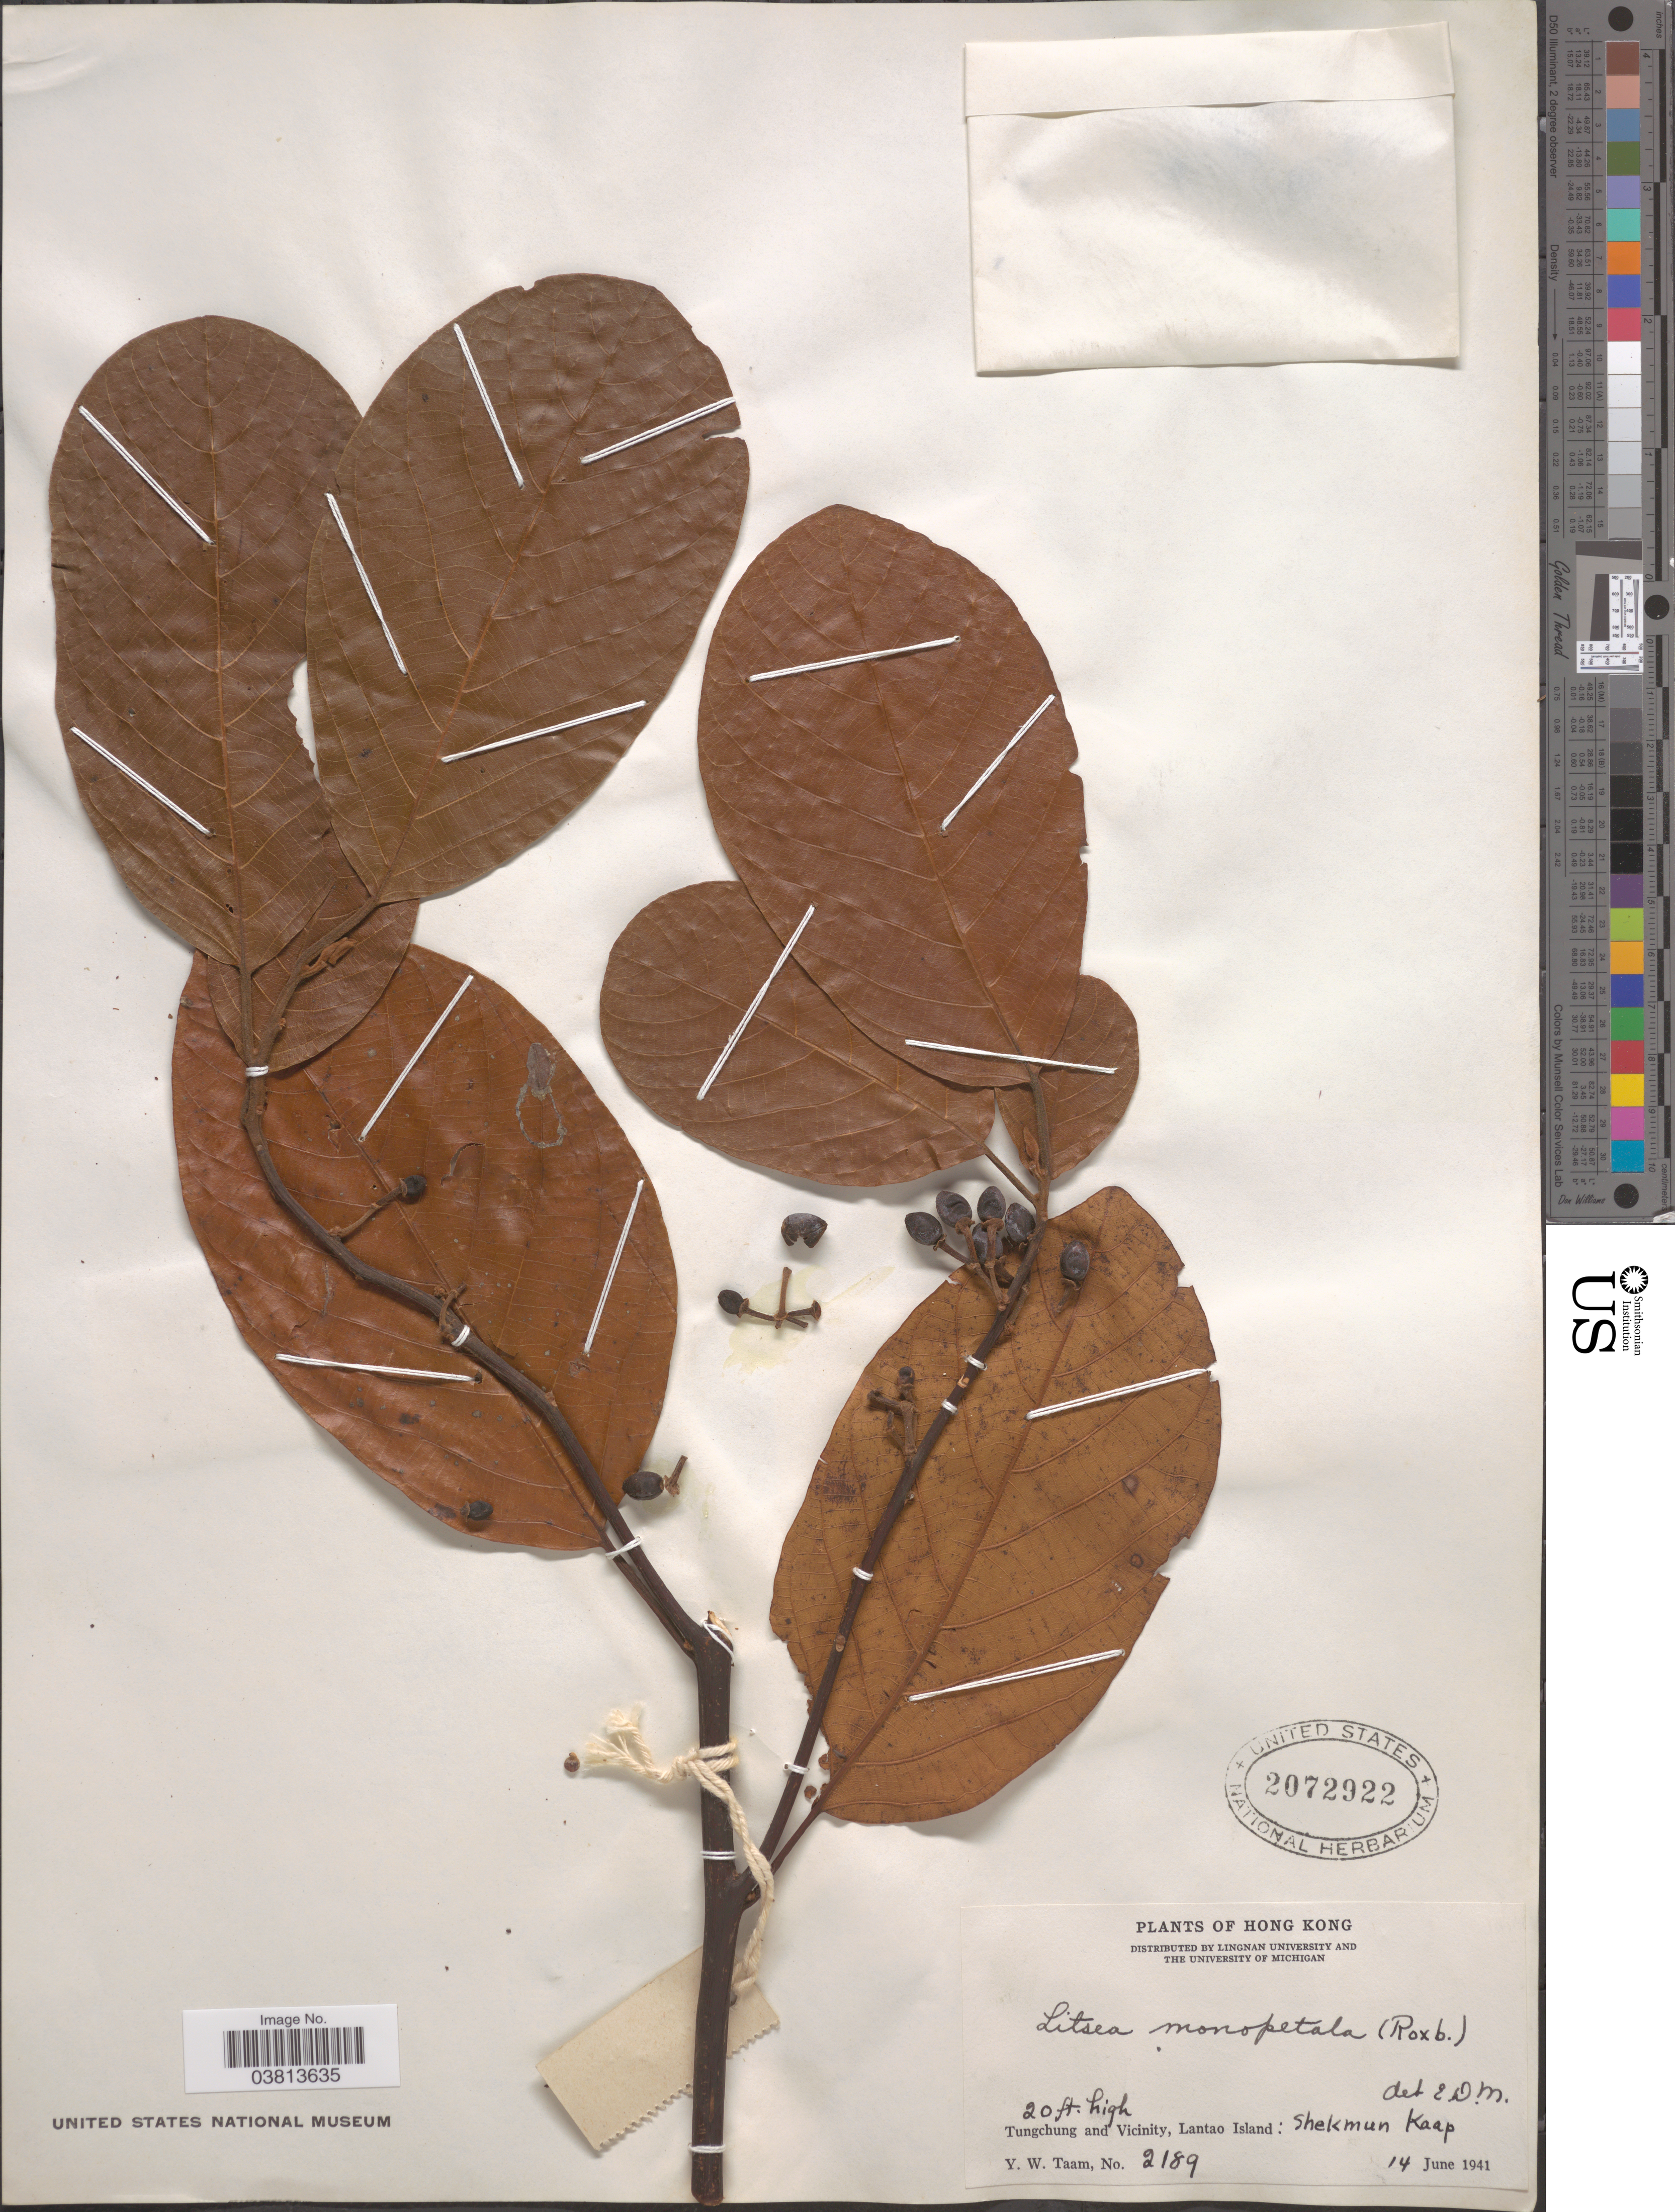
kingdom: Plantae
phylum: Tracheophyta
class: Magnoliopsida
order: Laurales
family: Lauraceae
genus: Litsea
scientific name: Litsea monopetala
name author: (Roxb.) Pers.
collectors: Y. W. Taam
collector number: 2189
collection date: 1941-06-14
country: China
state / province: Hong Kong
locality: Tungchung and Vicinity, Lantao Island: Shekmun Kaap.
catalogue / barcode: US 2072922